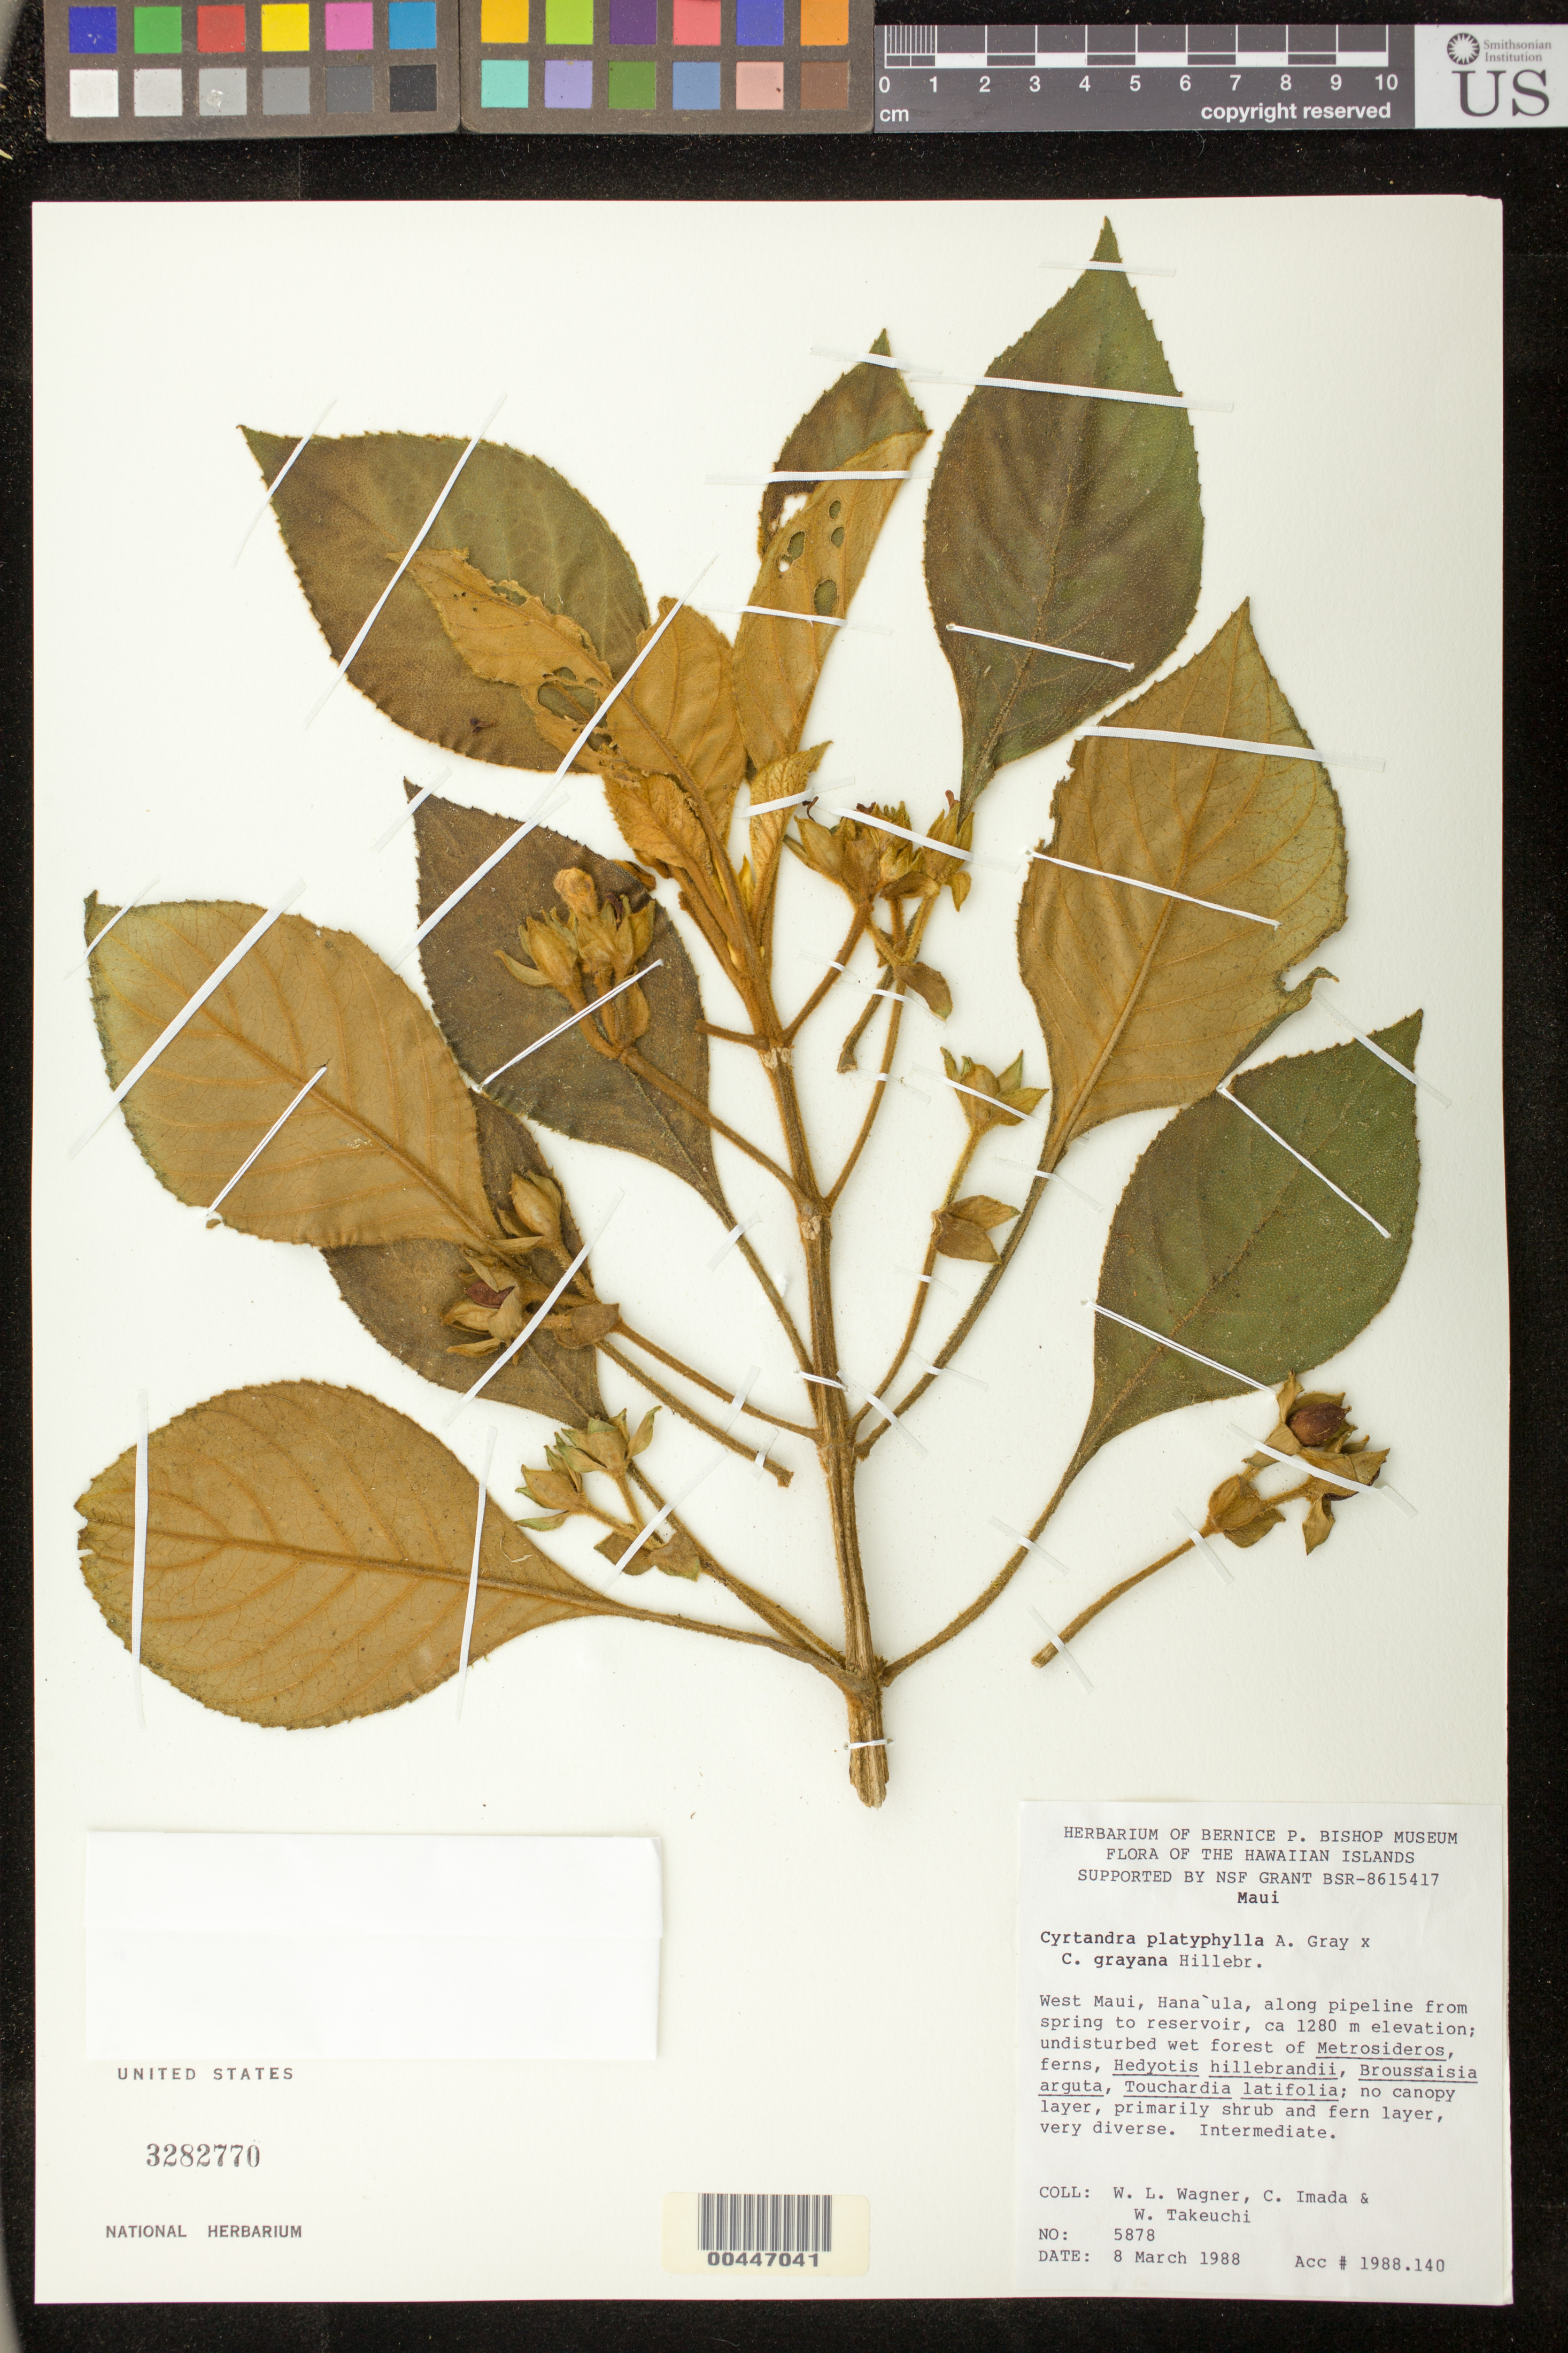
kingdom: Plantae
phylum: Tracheophyta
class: Magnoliopsida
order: Lamiales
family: Gesneriaceae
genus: Cyrtandra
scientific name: Cyrtandra grayana x C. platyphylla A. Gray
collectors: W. L. Wagner, C. Imada & W. N. Takeuchi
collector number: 5878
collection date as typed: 08 Mar 1988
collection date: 1988-03-08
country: United States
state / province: Hawaii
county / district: Maui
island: Maui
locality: West Maui, Hana Ula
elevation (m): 1280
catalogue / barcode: US 3282770